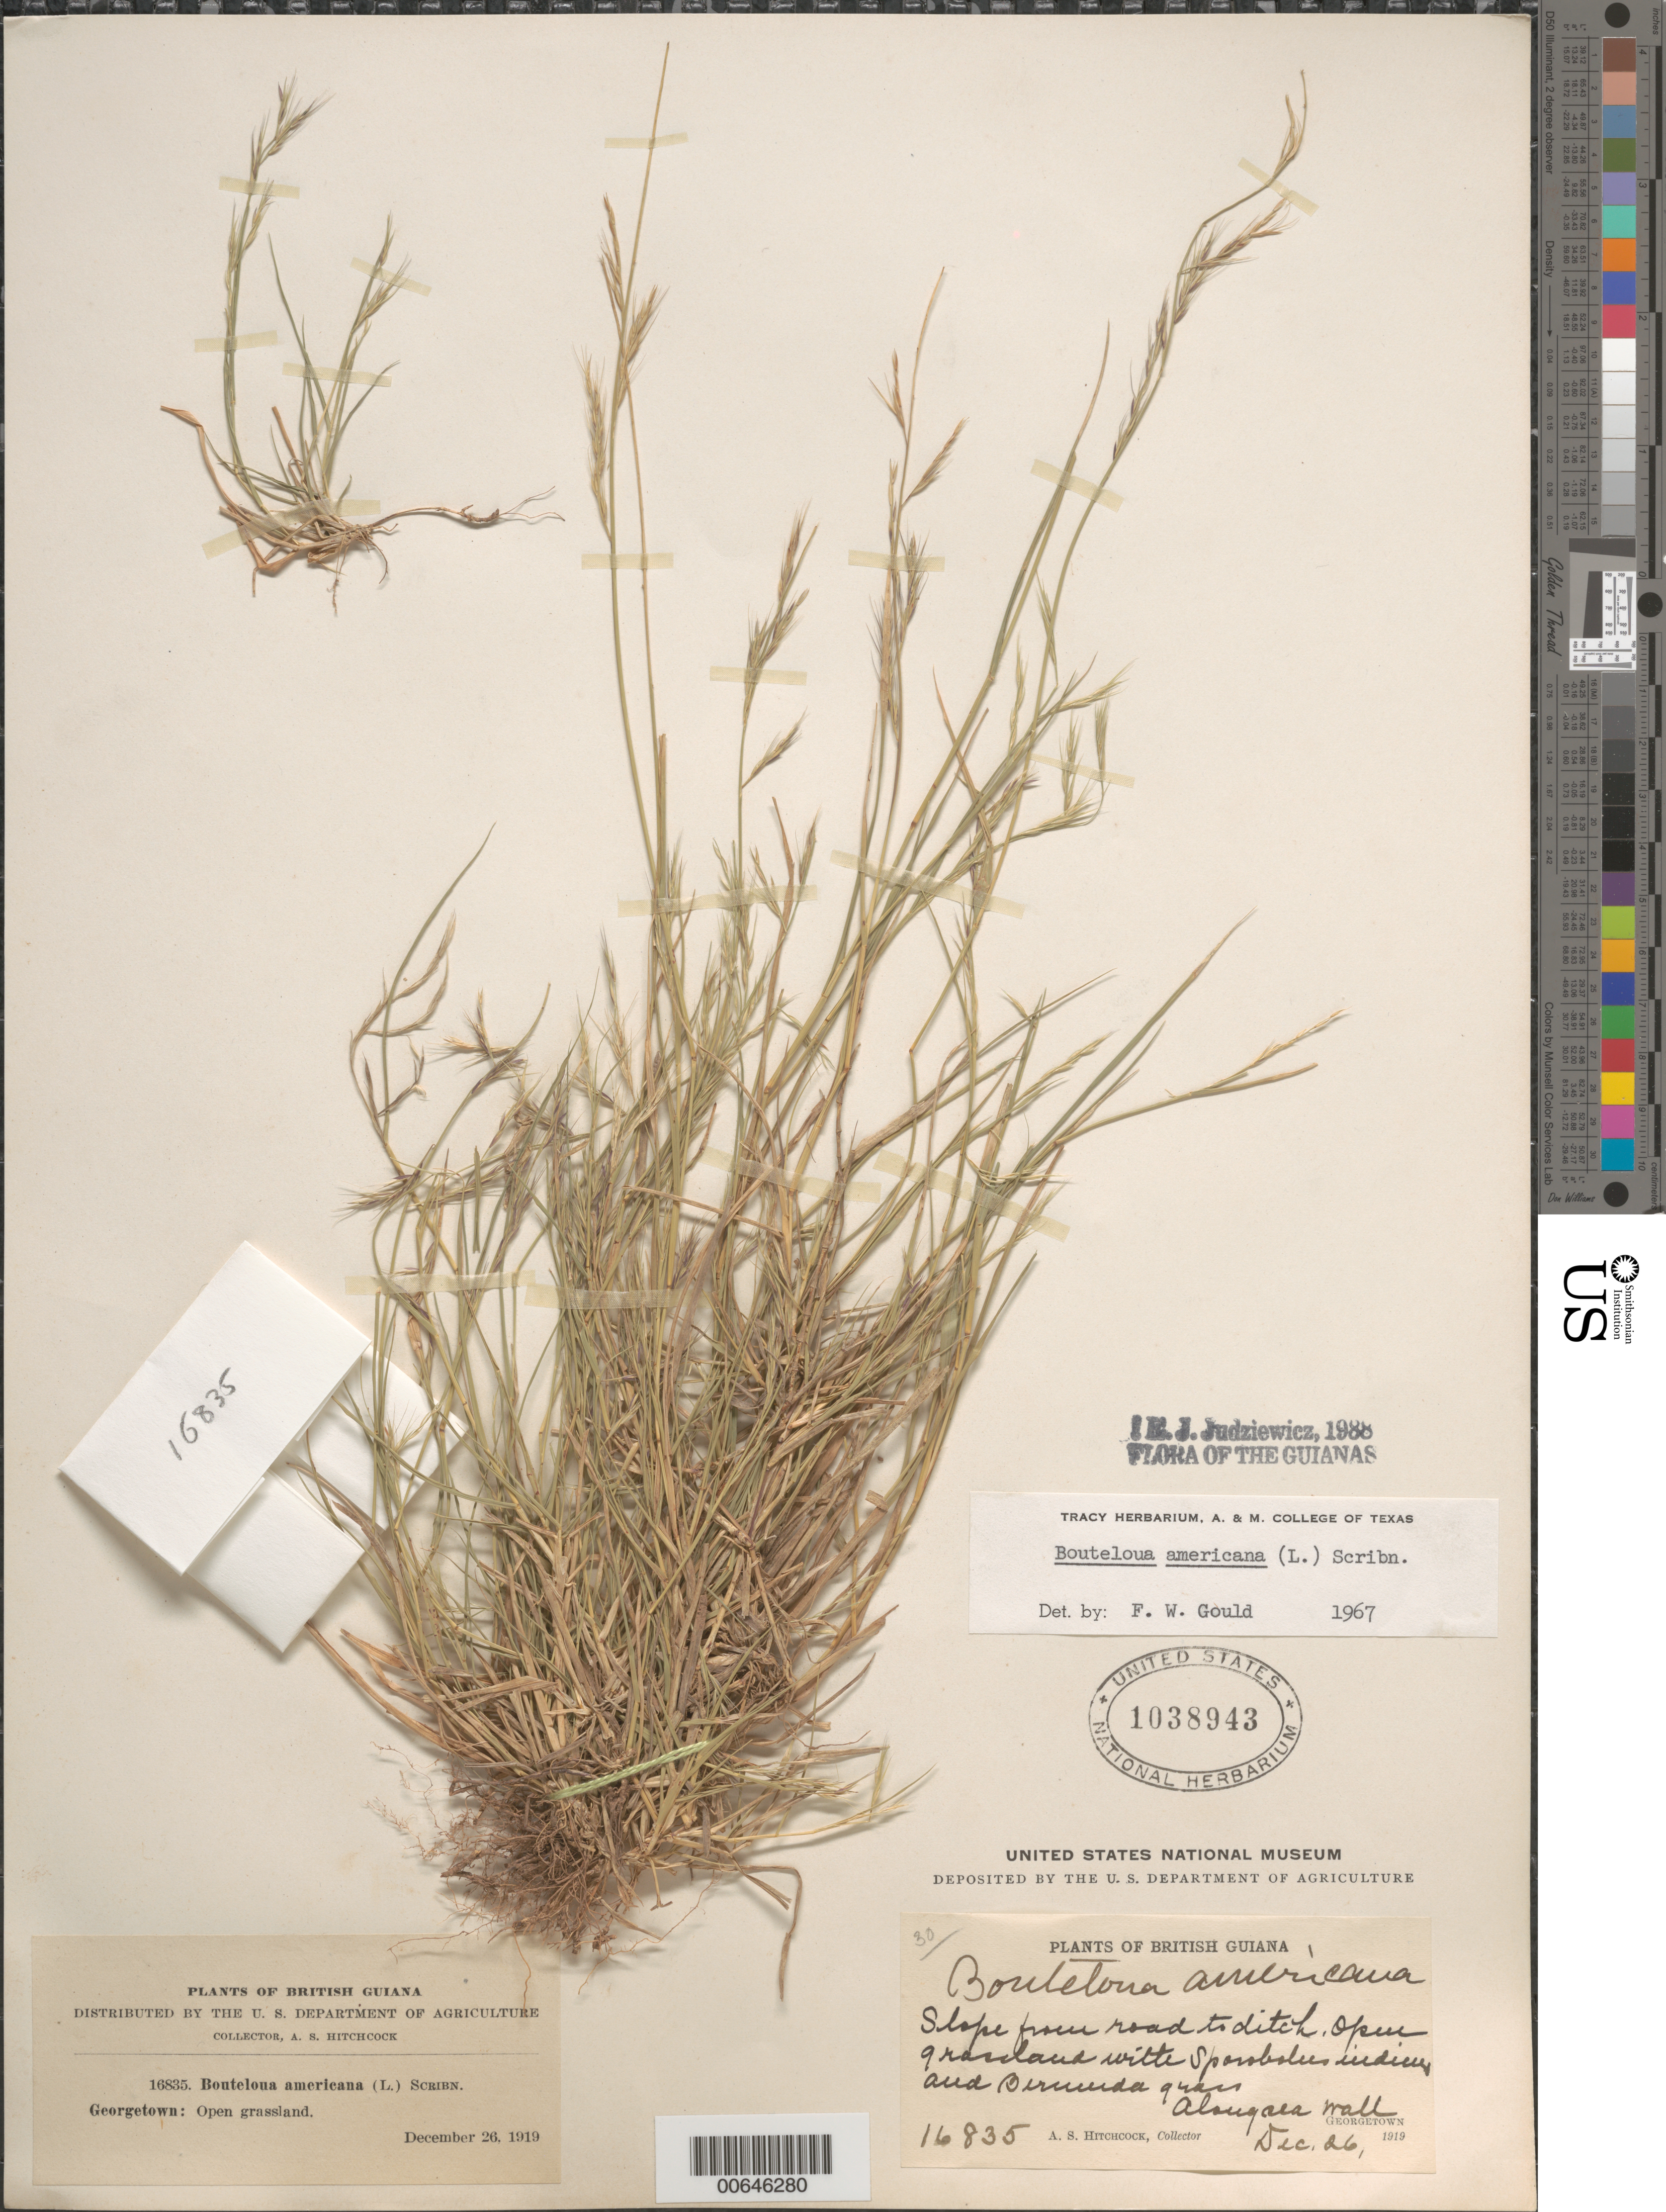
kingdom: Plantae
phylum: Tracheophyta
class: Liliopsida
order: Poales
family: Poaceae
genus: Bouteloua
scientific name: Bouteloua americana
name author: (L.) Scribn.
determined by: Judziewicz, E. J.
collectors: A. S. Hitchcock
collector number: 16835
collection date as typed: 26-Dec-19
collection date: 1919-12-26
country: Guyana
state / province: Demerara-Mahaica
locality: Georgetown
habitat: Slope from road to ditch. Open grassland with Sporobulus indicus & Bermuda grass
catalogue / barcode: US 1038943